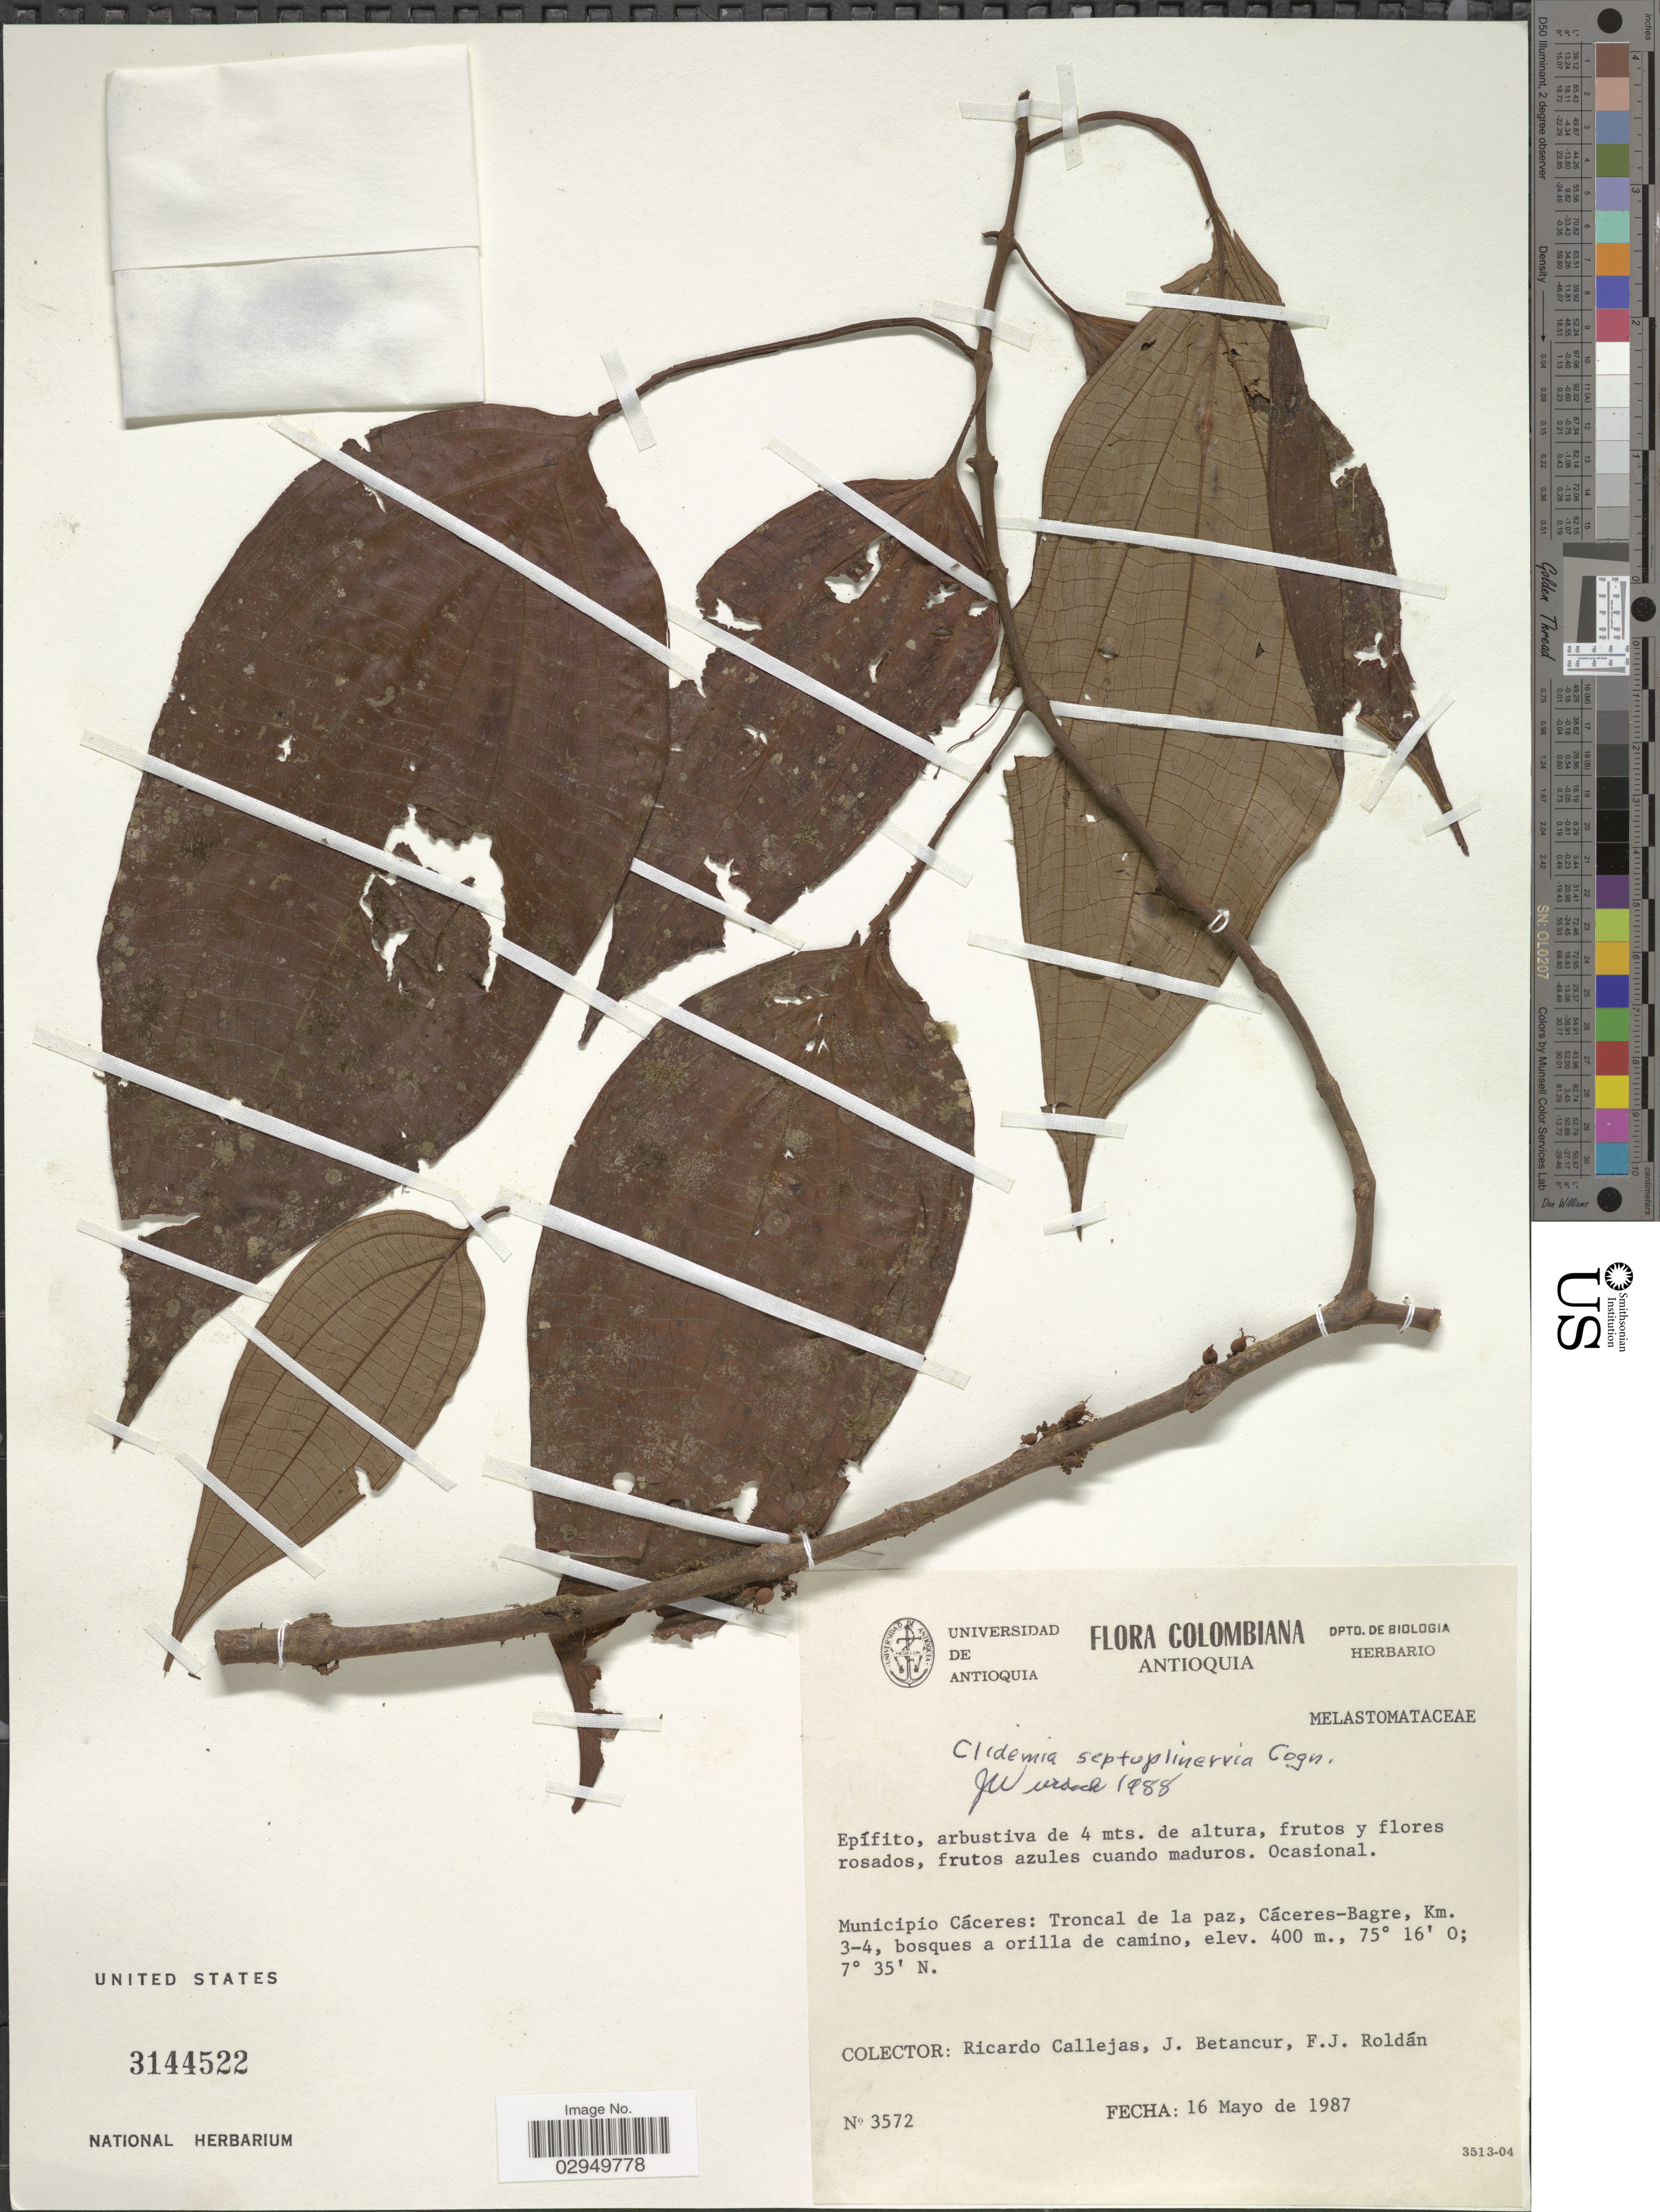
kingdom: Plantae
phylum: Tracheophyta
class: Magnoliopsida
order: Myrtales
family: Melastomataceae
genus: Clidemia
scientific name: Clidemia septuplinervia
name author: Cogn.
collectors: R. Callejas, J. Betancur & F. J. Roldán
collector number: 3572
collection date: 1987-05-16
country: Colombia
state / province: Antioquia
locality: Municipio Cáceres: Troncal de la paz, Cáceres-Bagre, Km. 3-4, bosques a orilla de camino.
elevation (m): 400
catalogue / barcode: US 3144522